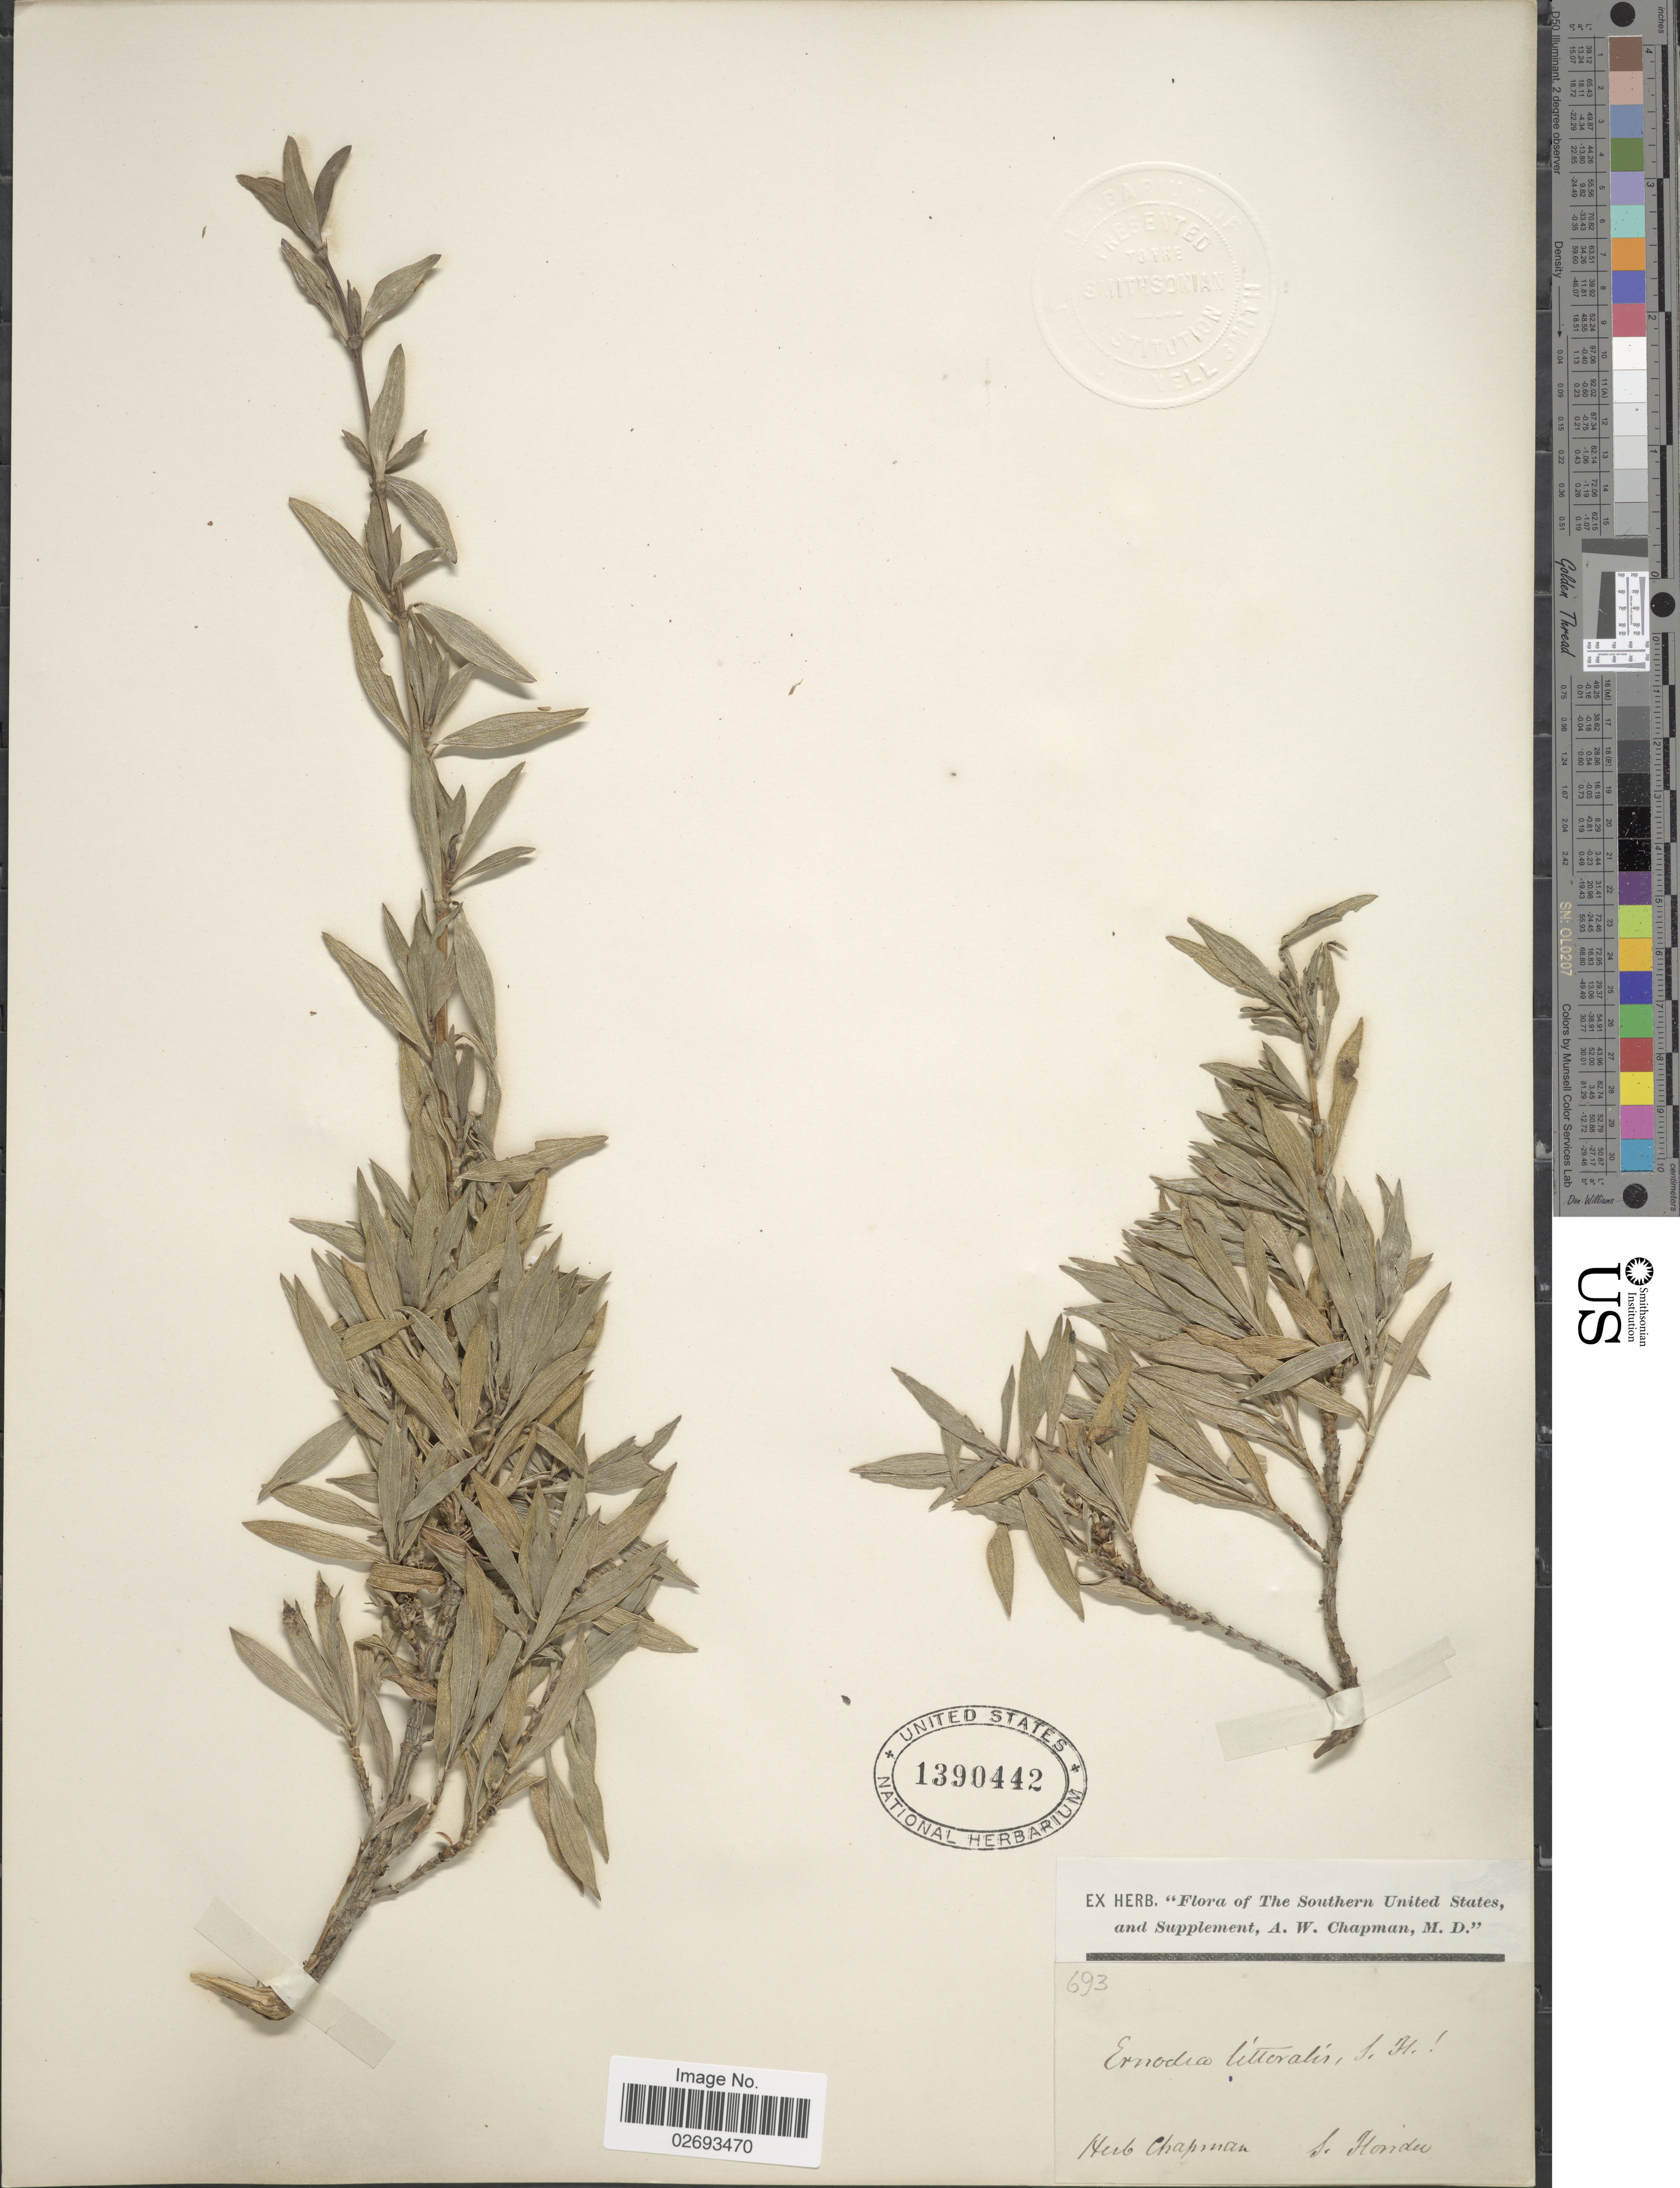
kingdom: Plantae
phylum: Tracheophyta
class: Magnoliopsida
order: Gentianales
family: Rubiaceae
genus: Ernodea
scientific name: Ernodea littoralis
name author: Sw.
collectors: ex herb. Chapman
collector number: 693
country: United States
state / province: Florida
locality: S. Florida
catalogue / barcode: US 1390442